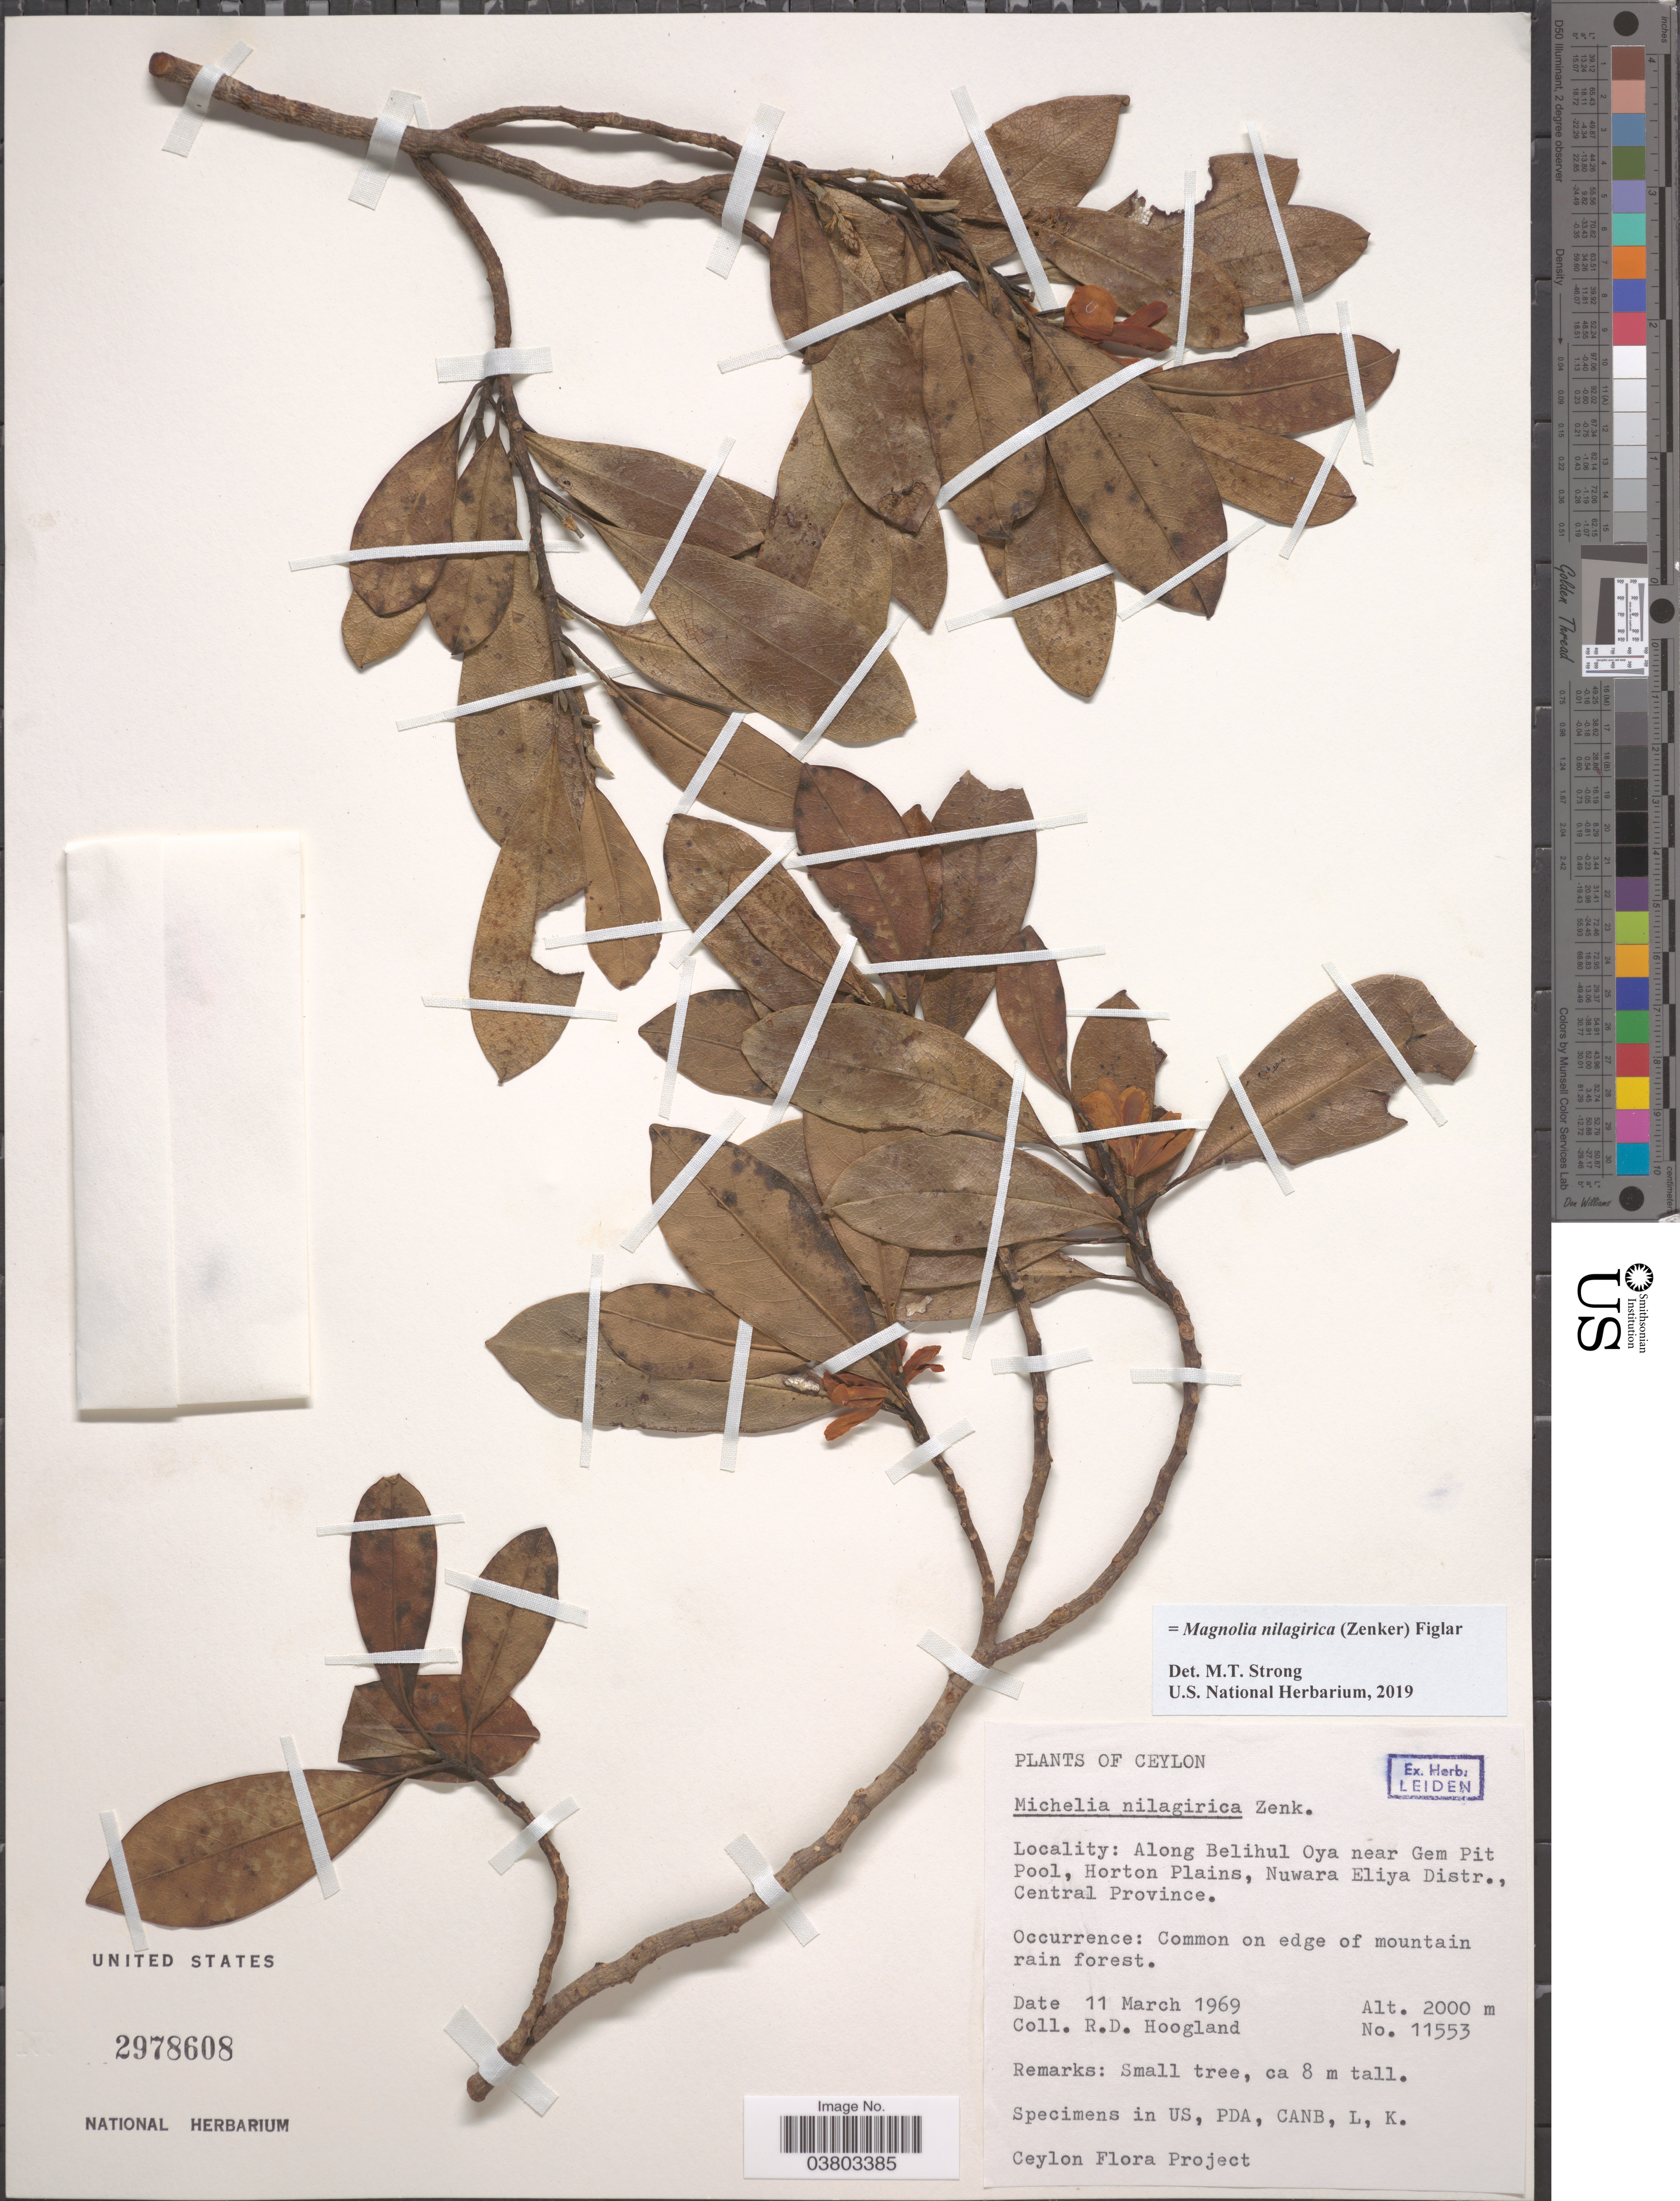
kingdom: Plantae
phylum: Tracheophyta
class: Magnoliopsida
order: Magnoliales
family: Magnoliaceae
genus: Magnolia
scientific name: Magnolia nilagirica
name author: (Zenker) Figlar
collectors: R. D. Hoogland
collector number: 11553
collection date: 1969-03-11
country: Sri Lanka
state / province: Central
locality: Ceylon. Along Belihul Oya near Gem Pit Pool, Horton Plains, Nuwara Eliya Distr., Central Province.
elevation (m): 2000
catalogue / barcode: US 2978608